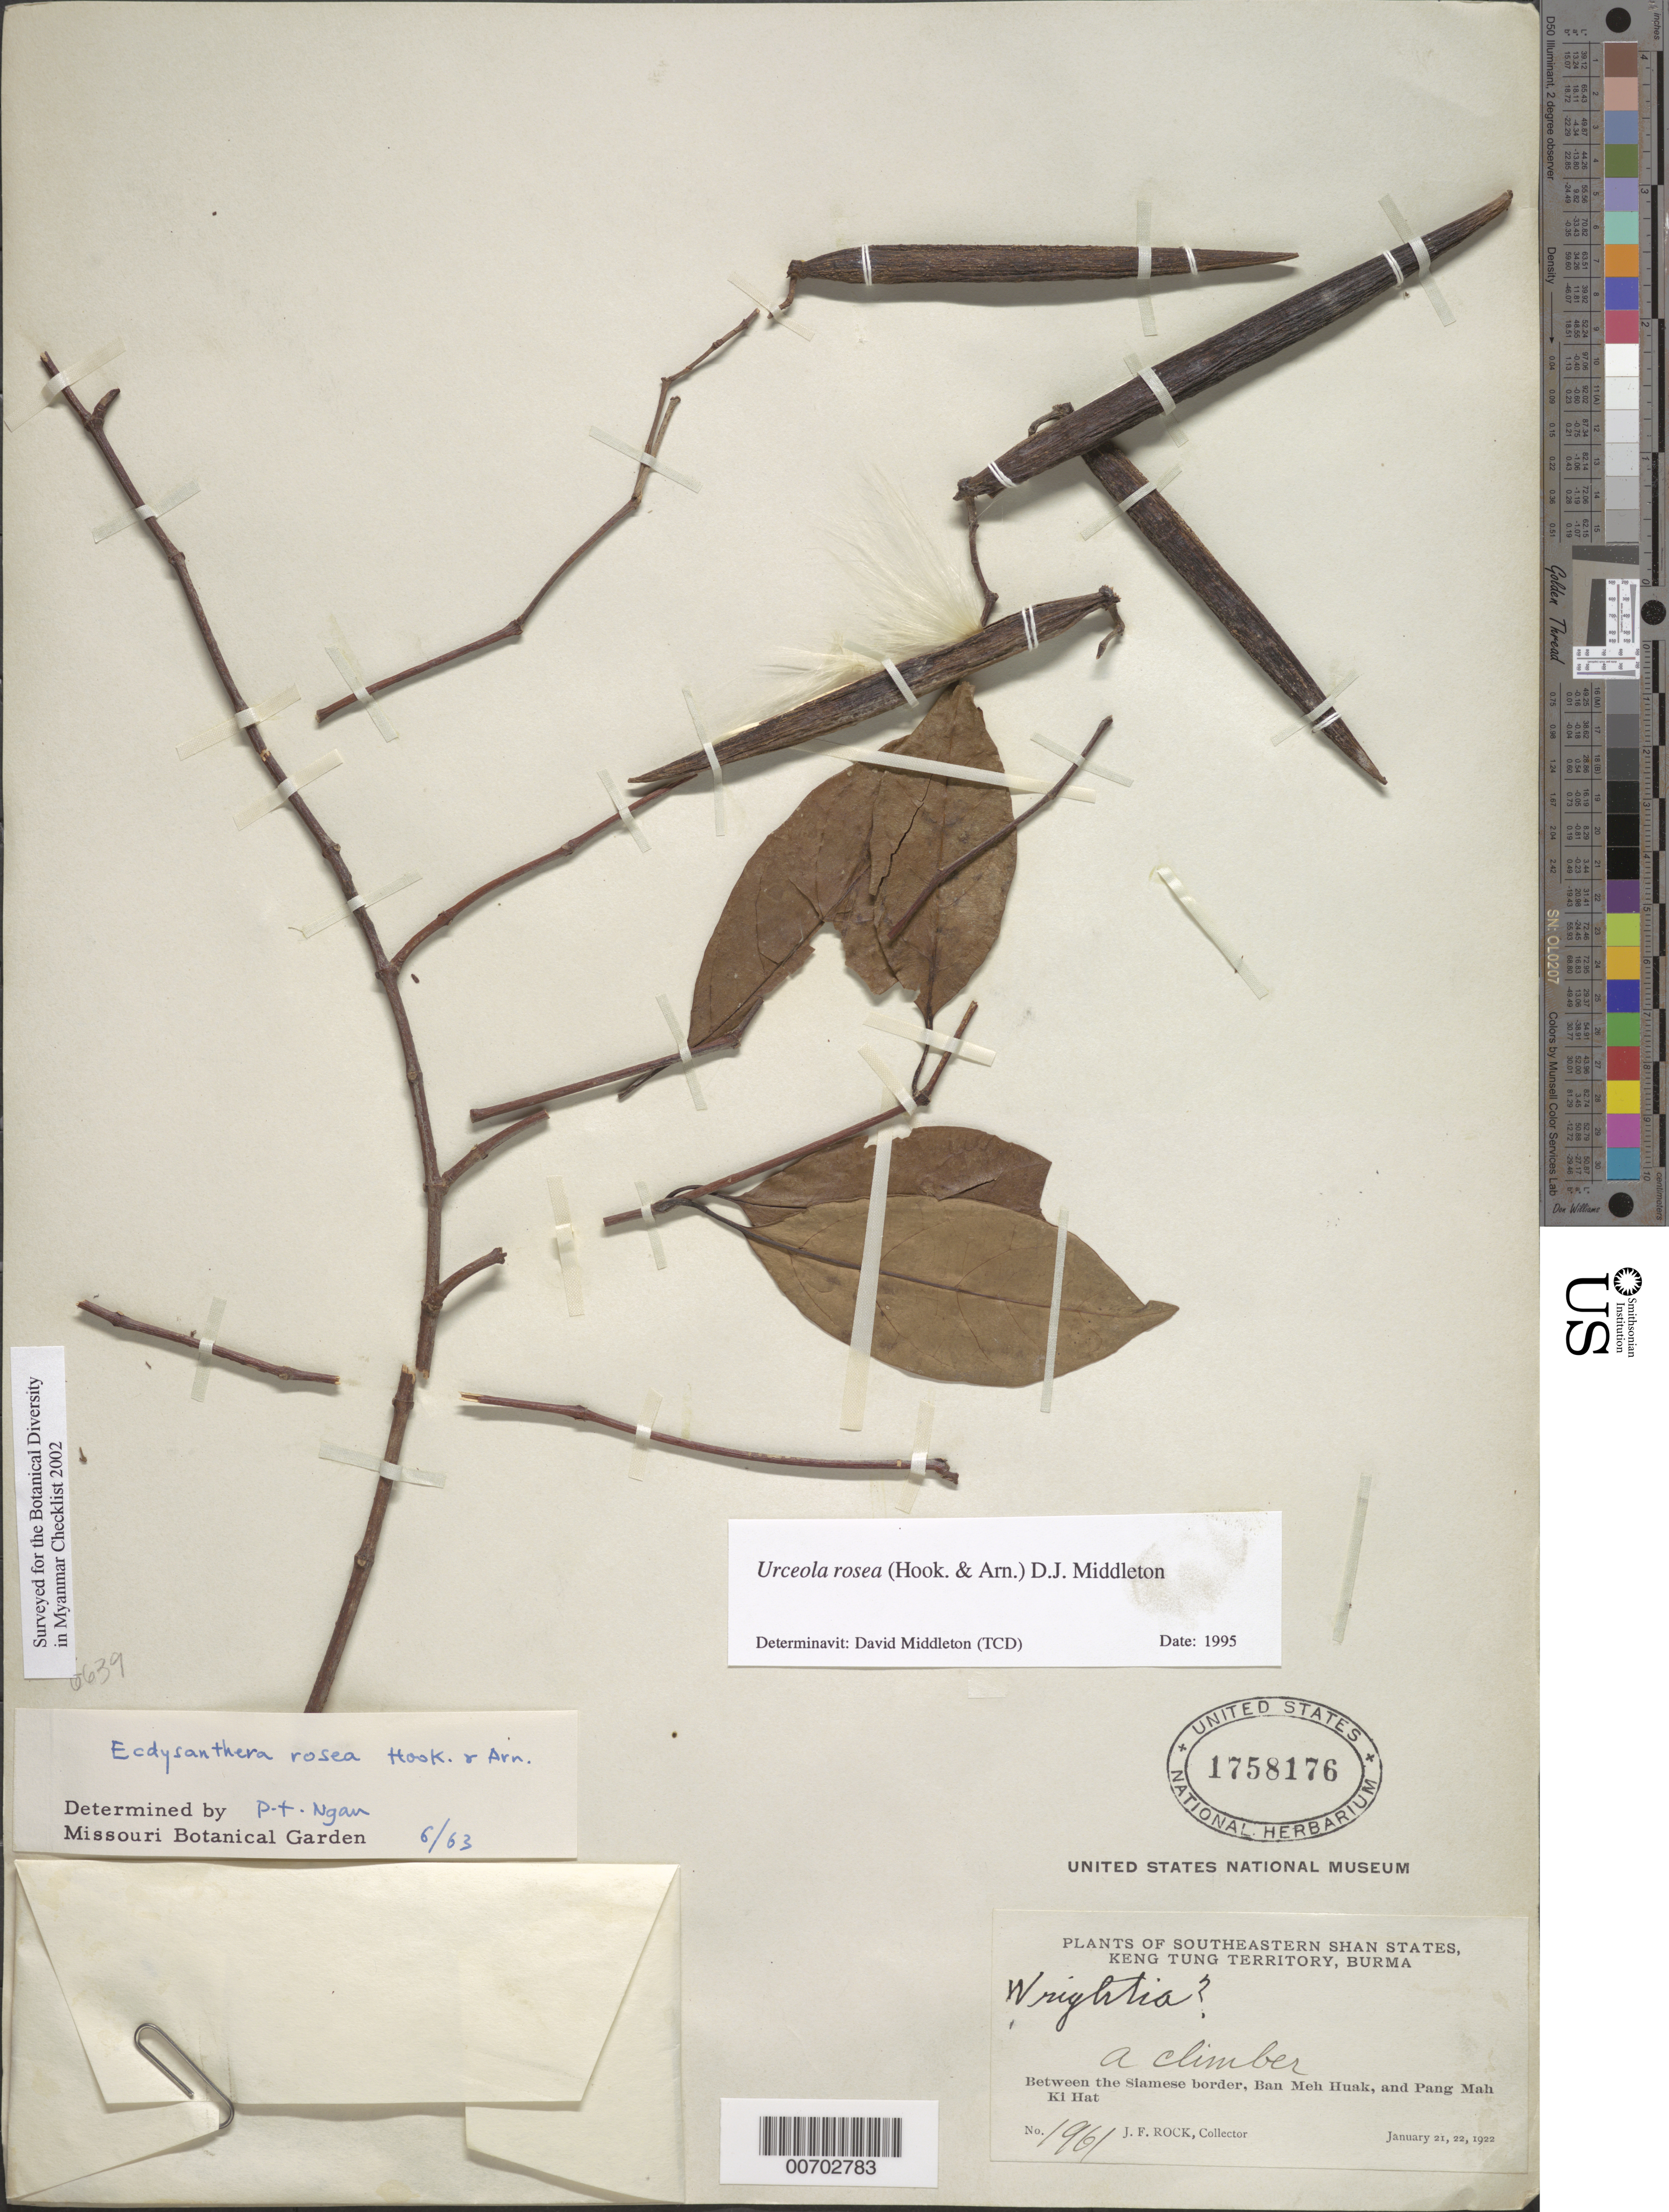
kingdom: Plantae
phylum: Tracheophyta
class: Magnoliopsida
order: Gentianales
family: Apocynaceae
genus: Urceola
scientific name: Urceola rosea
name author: Hook. & Arn.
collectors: J. F. Rock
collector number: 1961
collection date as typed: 21 Jan 1922 to 22 Jan 1922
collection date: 1922-01-21/1922-01-22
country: Myanmar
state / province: Shan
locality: Southeastern Shan States, Keng Tung Terr., betw. Siamese border, Ban Meh Huak & Pang Mah Ki Hat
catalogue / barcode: US 1758176